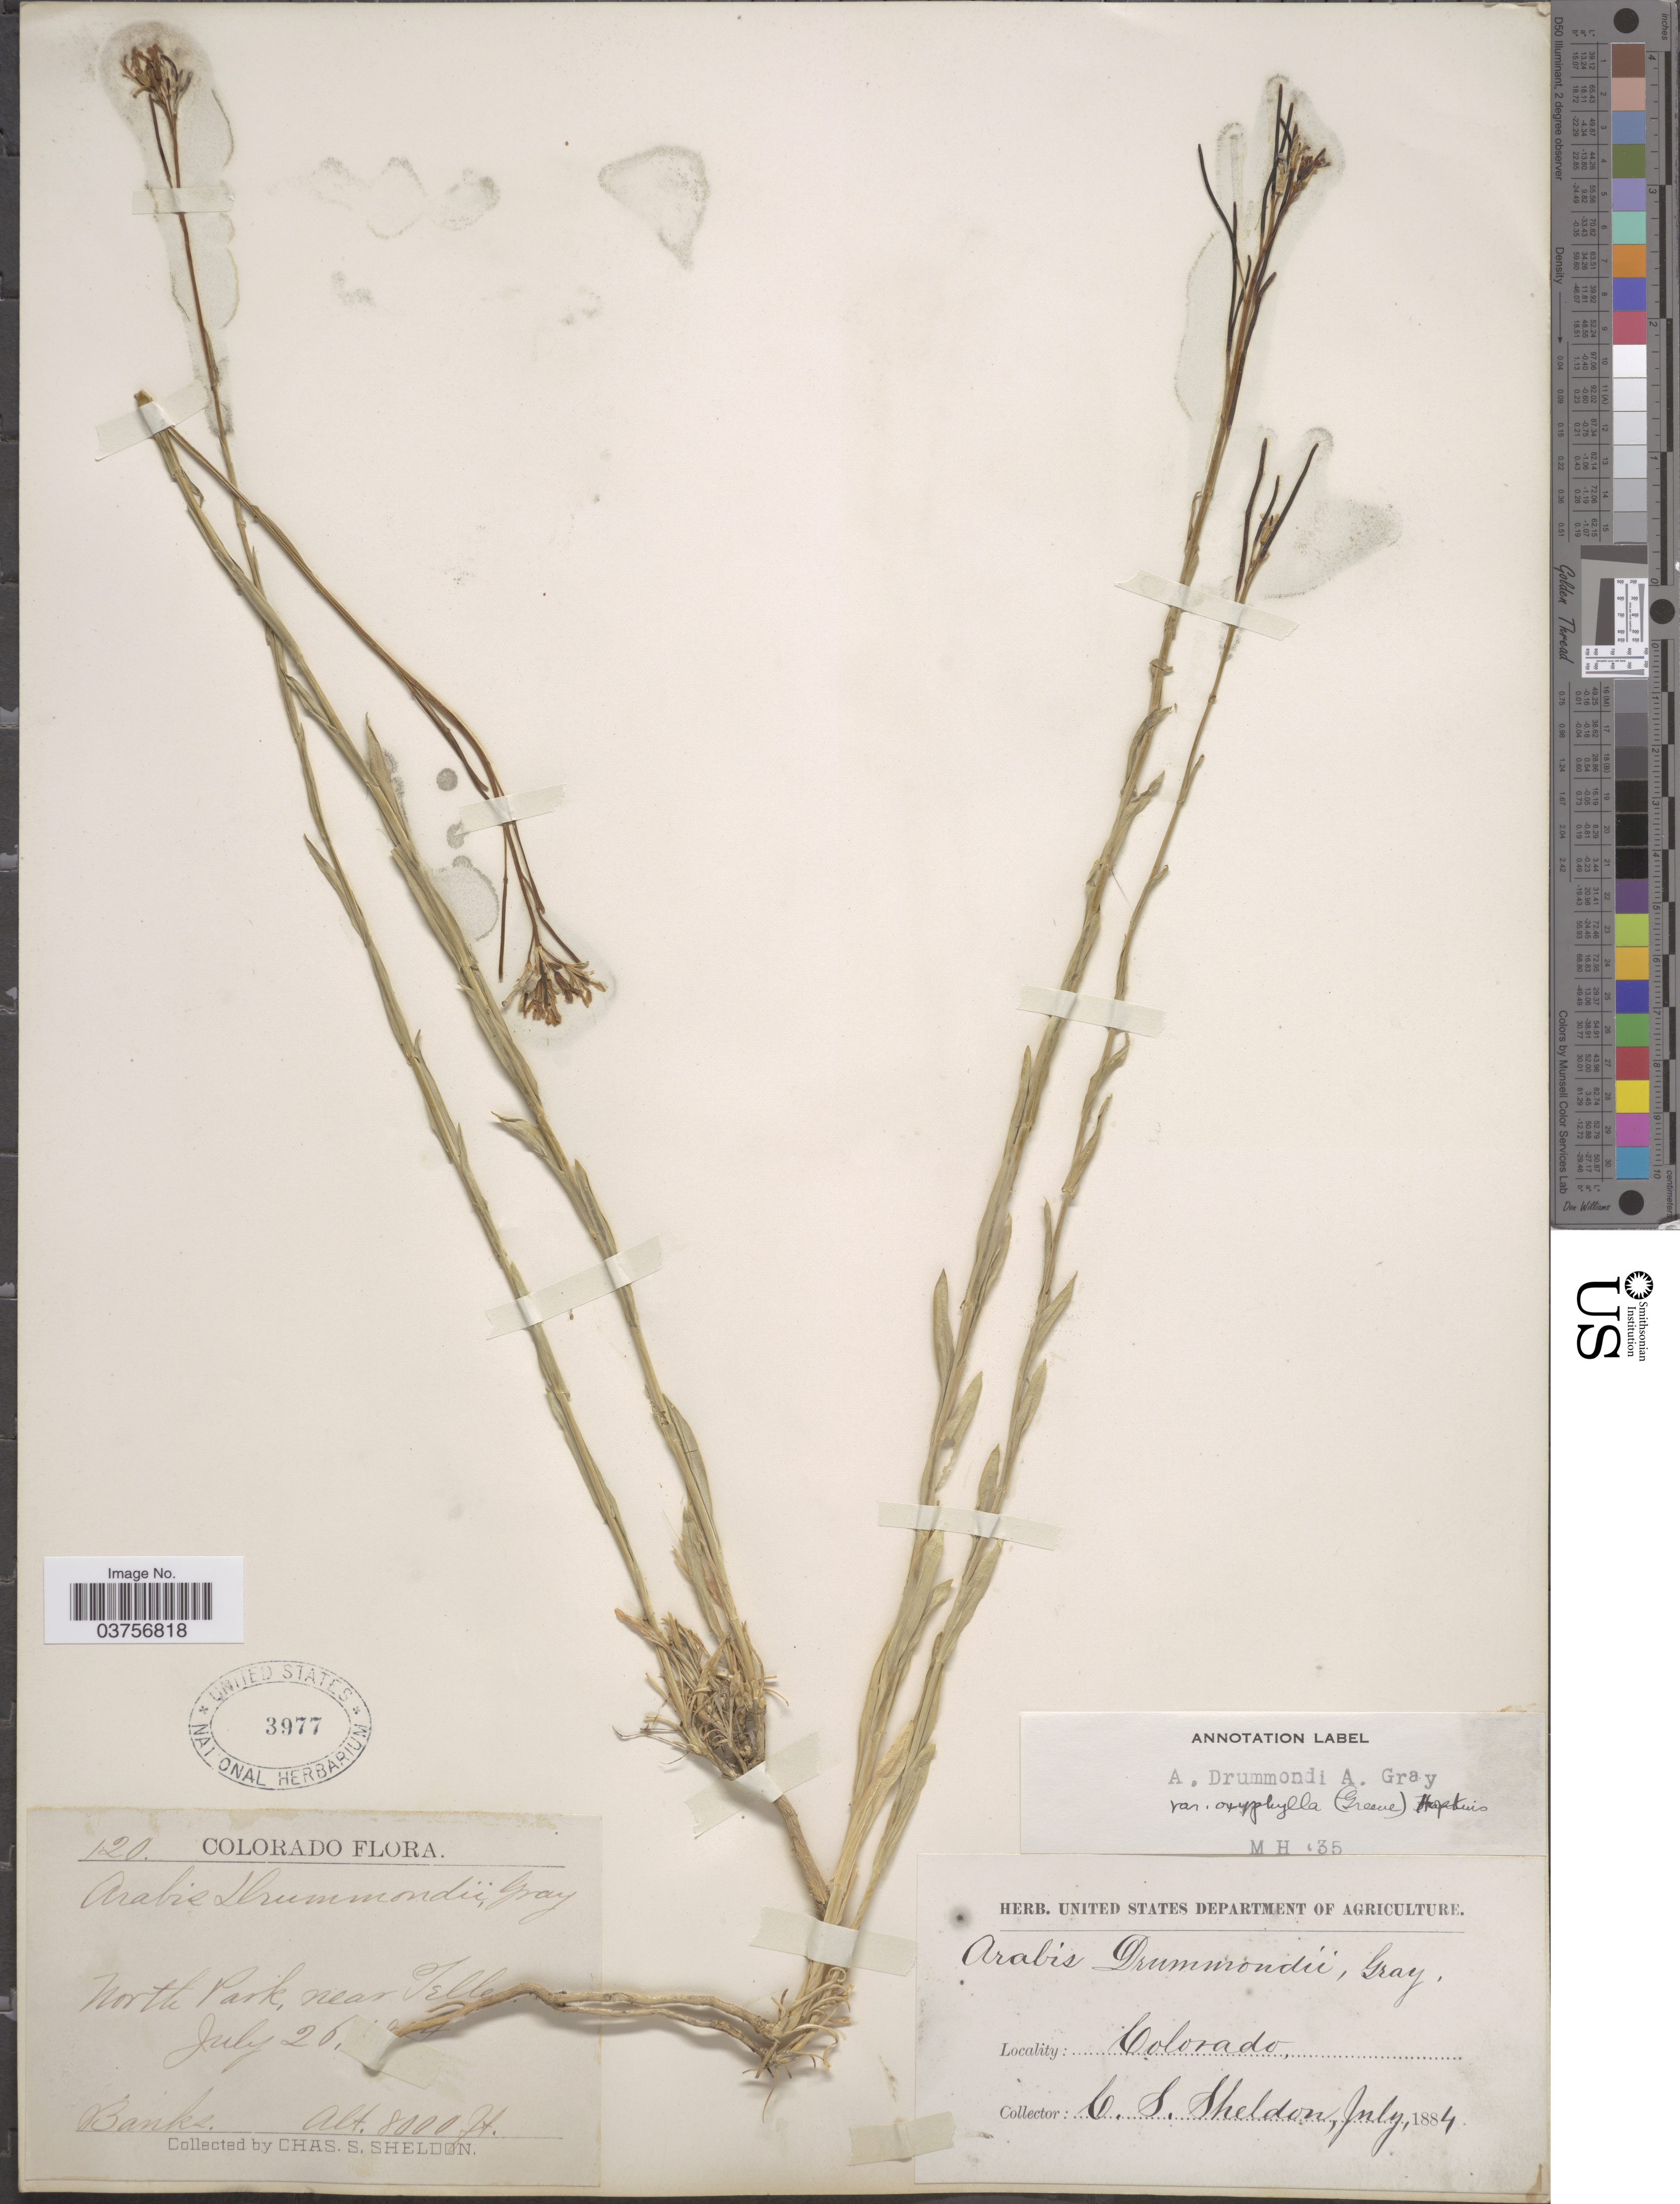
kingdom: Plantae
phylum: Tracheophyta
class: Magnoliopsida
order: Brassicales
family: Brassicaceae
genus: Arabis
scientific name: Arabis drummondii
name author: A. Gray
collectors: C. S. Sheldon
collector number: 120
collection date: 1884-07-26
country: United States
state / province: Colorado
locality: North Park, near Teller. Banks.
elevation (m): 2438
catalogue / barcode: US 3977